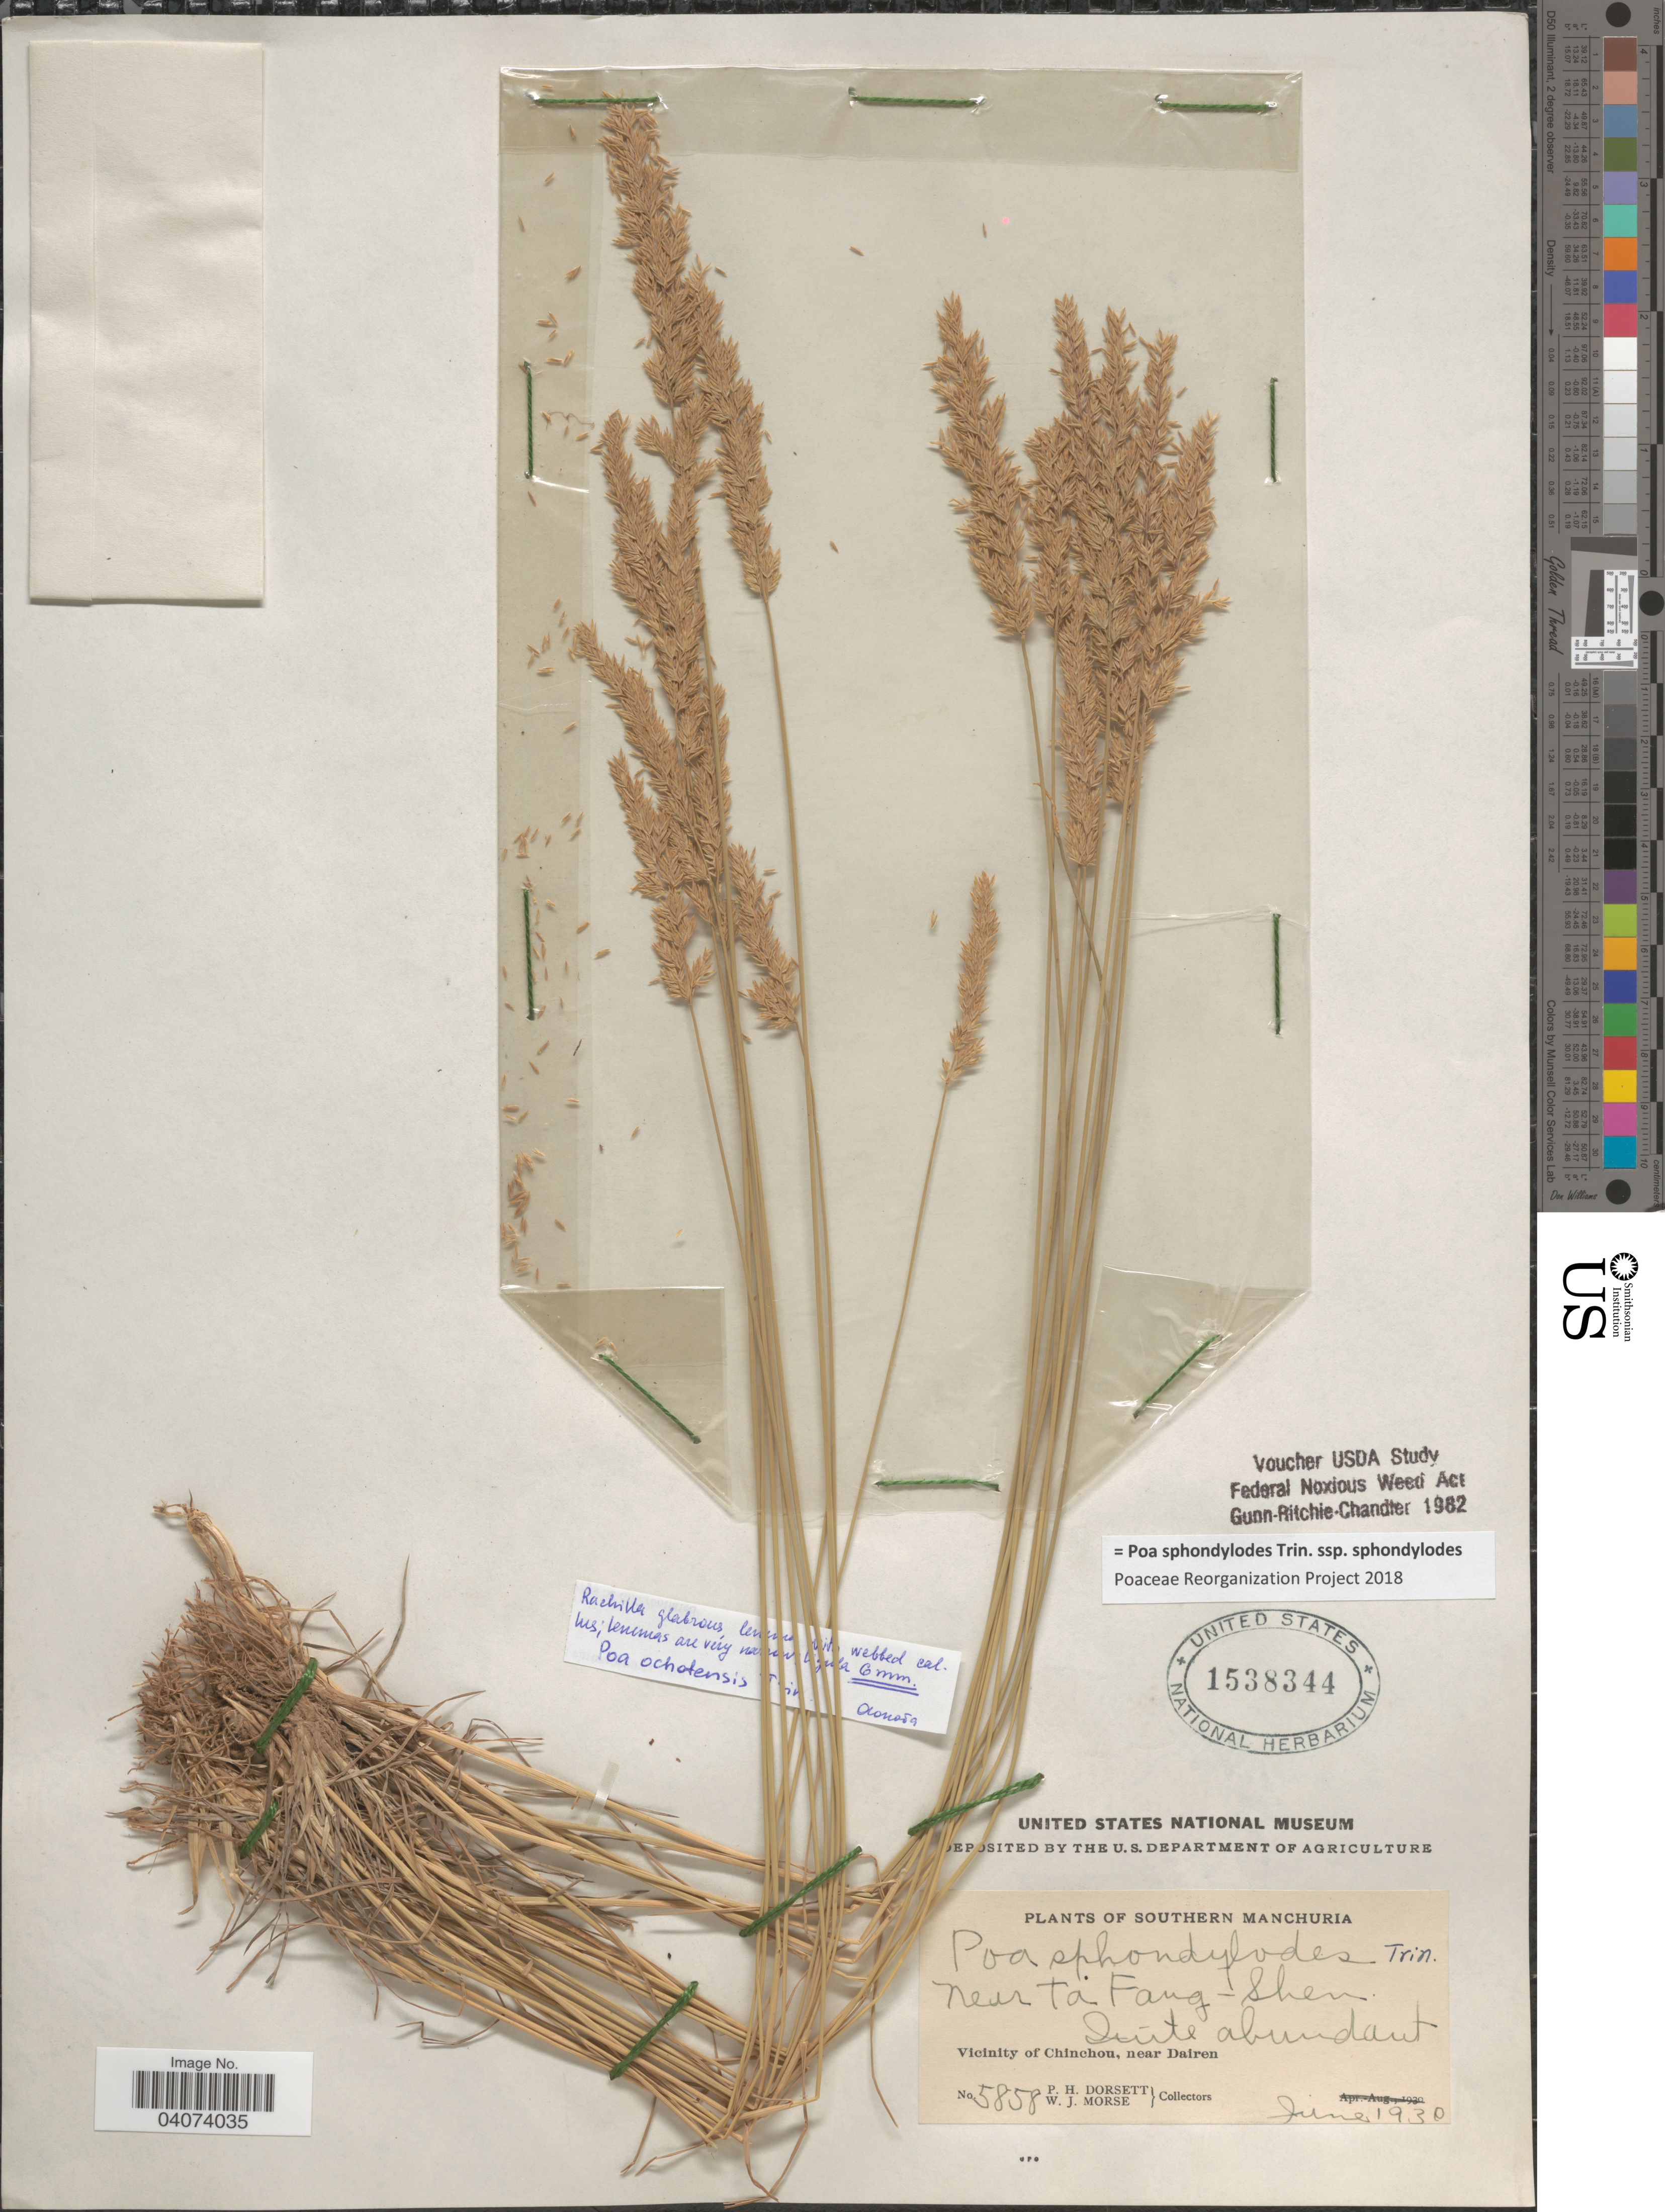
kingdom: Plantae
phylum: Tracheophyta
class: Liliopsida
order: Poales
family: Poaceae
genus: Poa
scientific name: Poa sphondylodes subsp. sphondylodes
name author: Trin.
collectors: P. H. Dorsett & W. J. Morse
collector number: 5858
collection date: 1930-06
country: China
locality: Southern Manchuria. Near Ta Fang-Shen. Vicinity of Chinchou, near Dairen.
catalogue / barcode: US 1538344